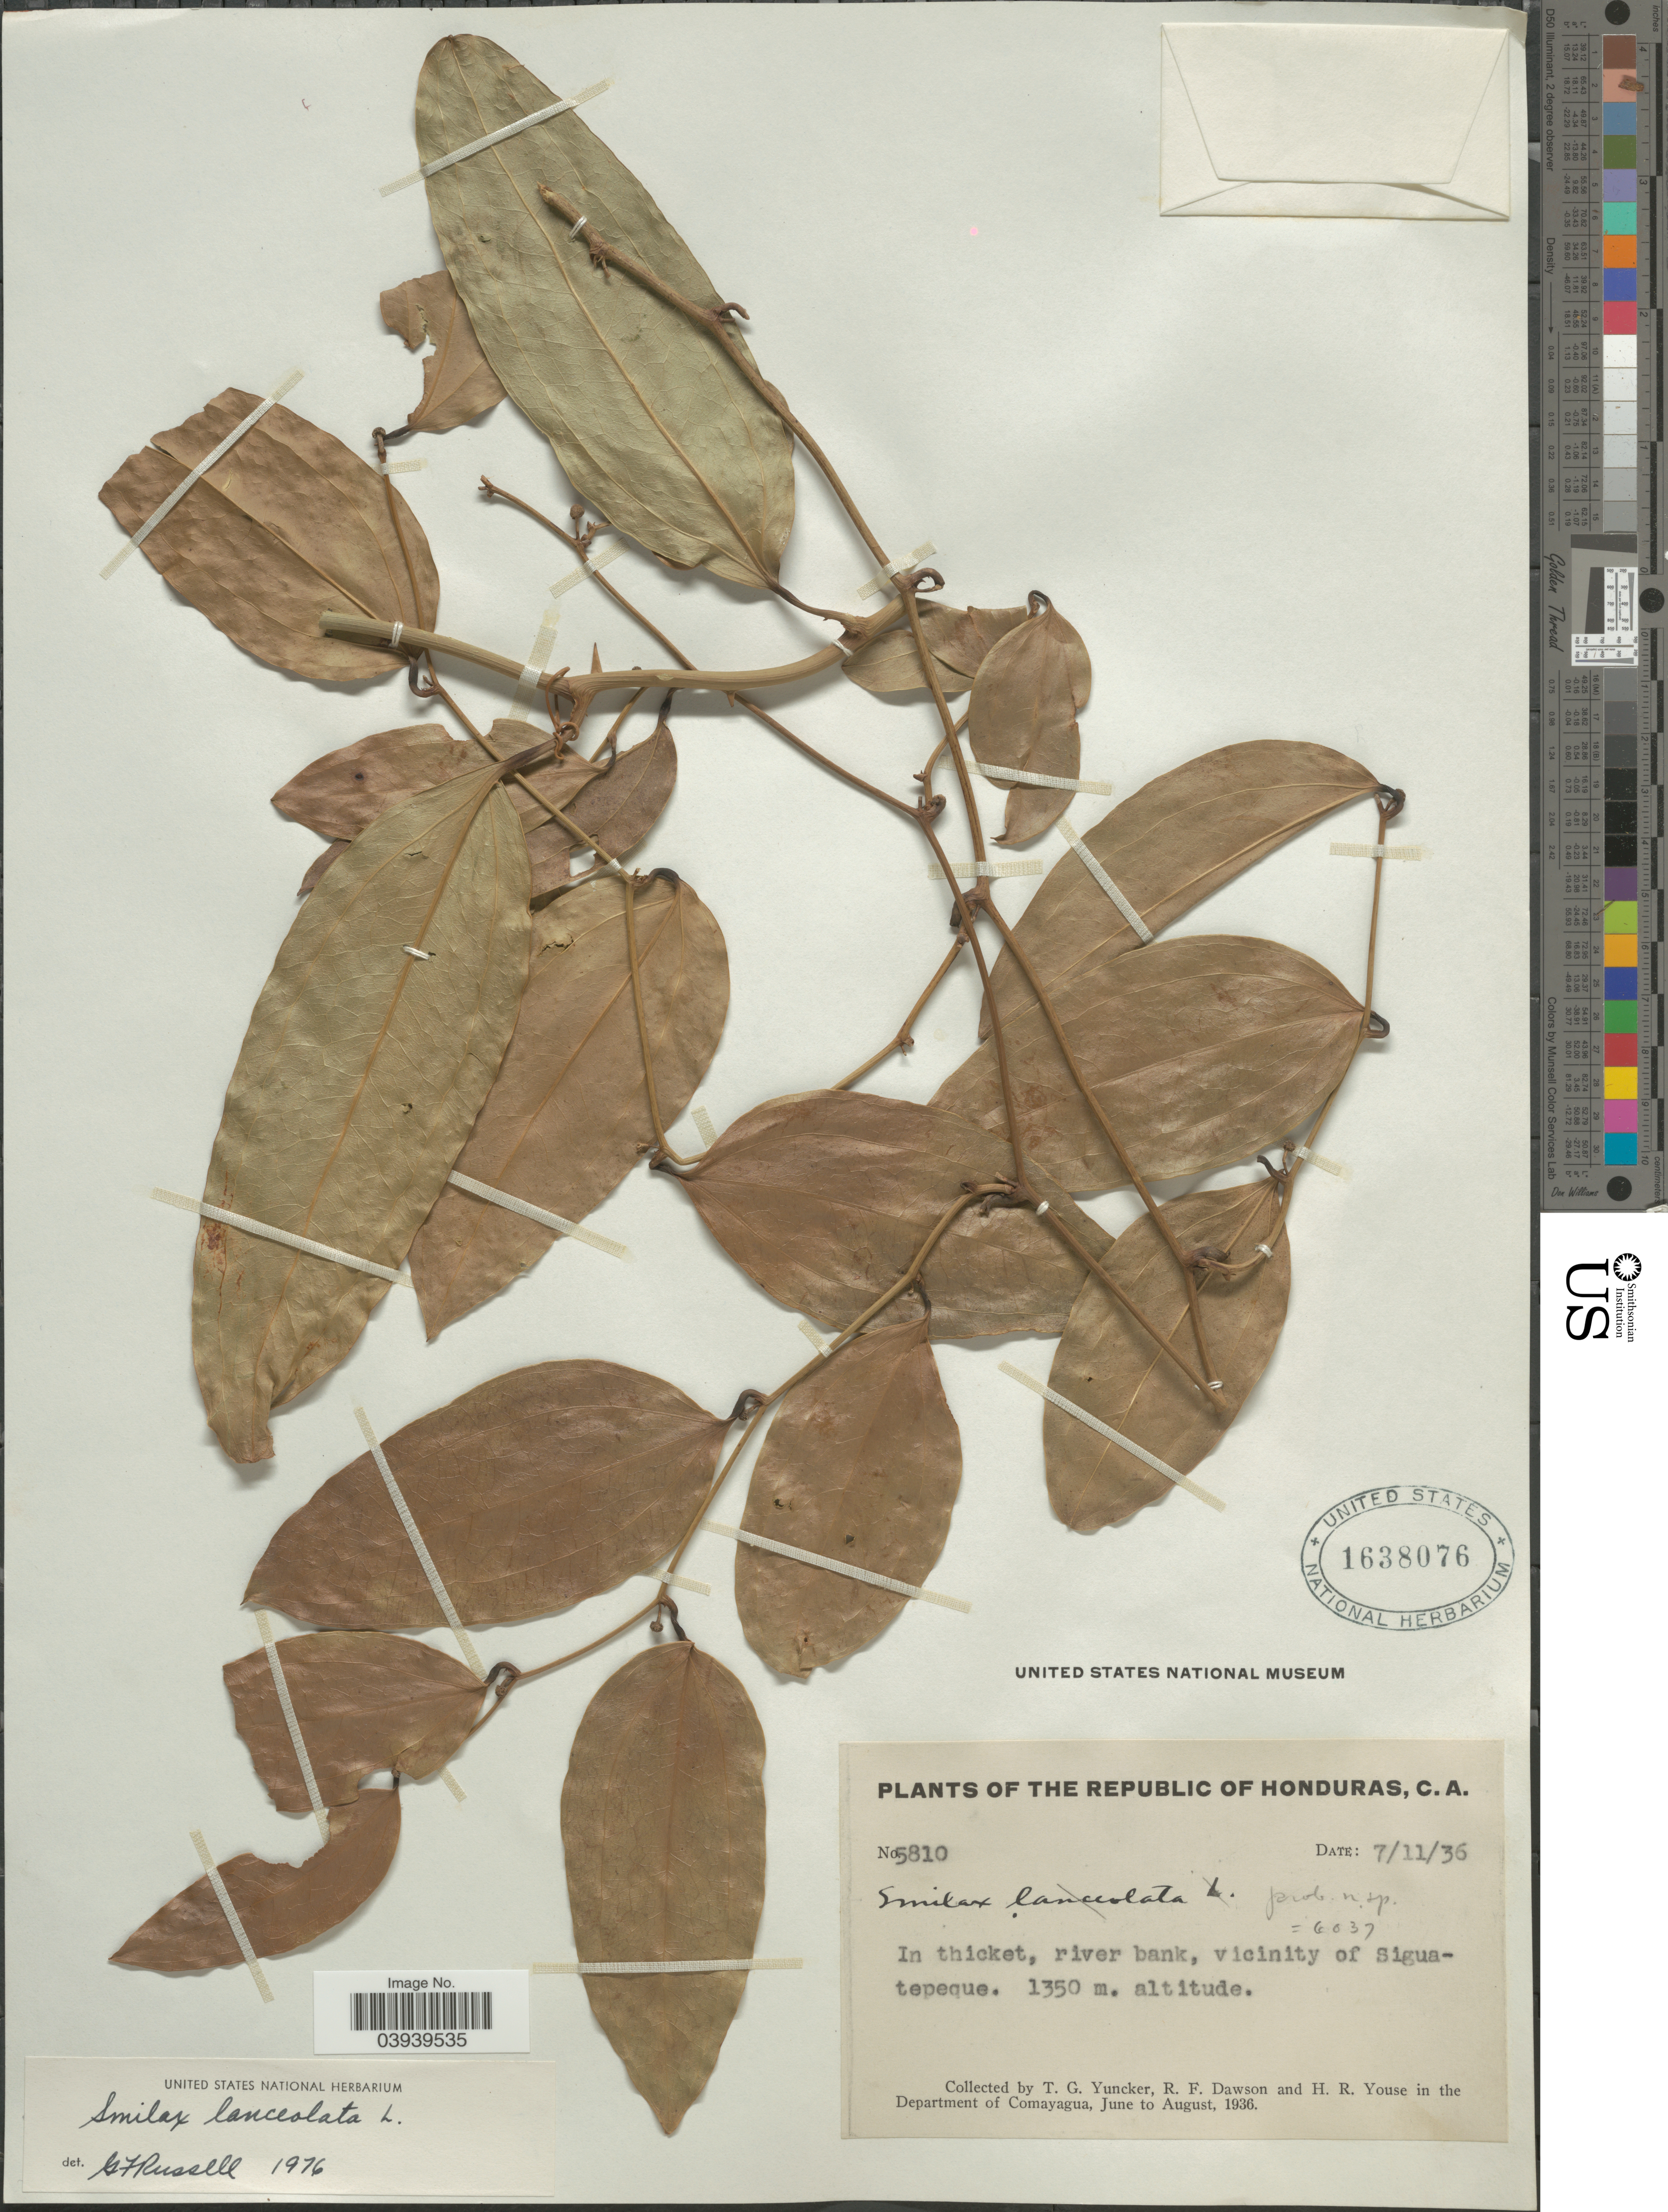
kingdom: Plantae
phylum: Tracheophyta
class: Liliopsida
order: Liliales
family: Smilacaceae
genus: Smilax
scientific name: Smilax lanceolata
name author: L.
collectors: T. G. Yuncker, R. F. Dawson & H. Youse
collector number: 5810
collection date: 1936-11-07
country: Honduras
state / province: Comayagua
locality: In thicket, river bank, vicinity of Siguatepeque. In the Department of Comayagua.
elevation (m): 1350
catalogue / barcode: US 1638076